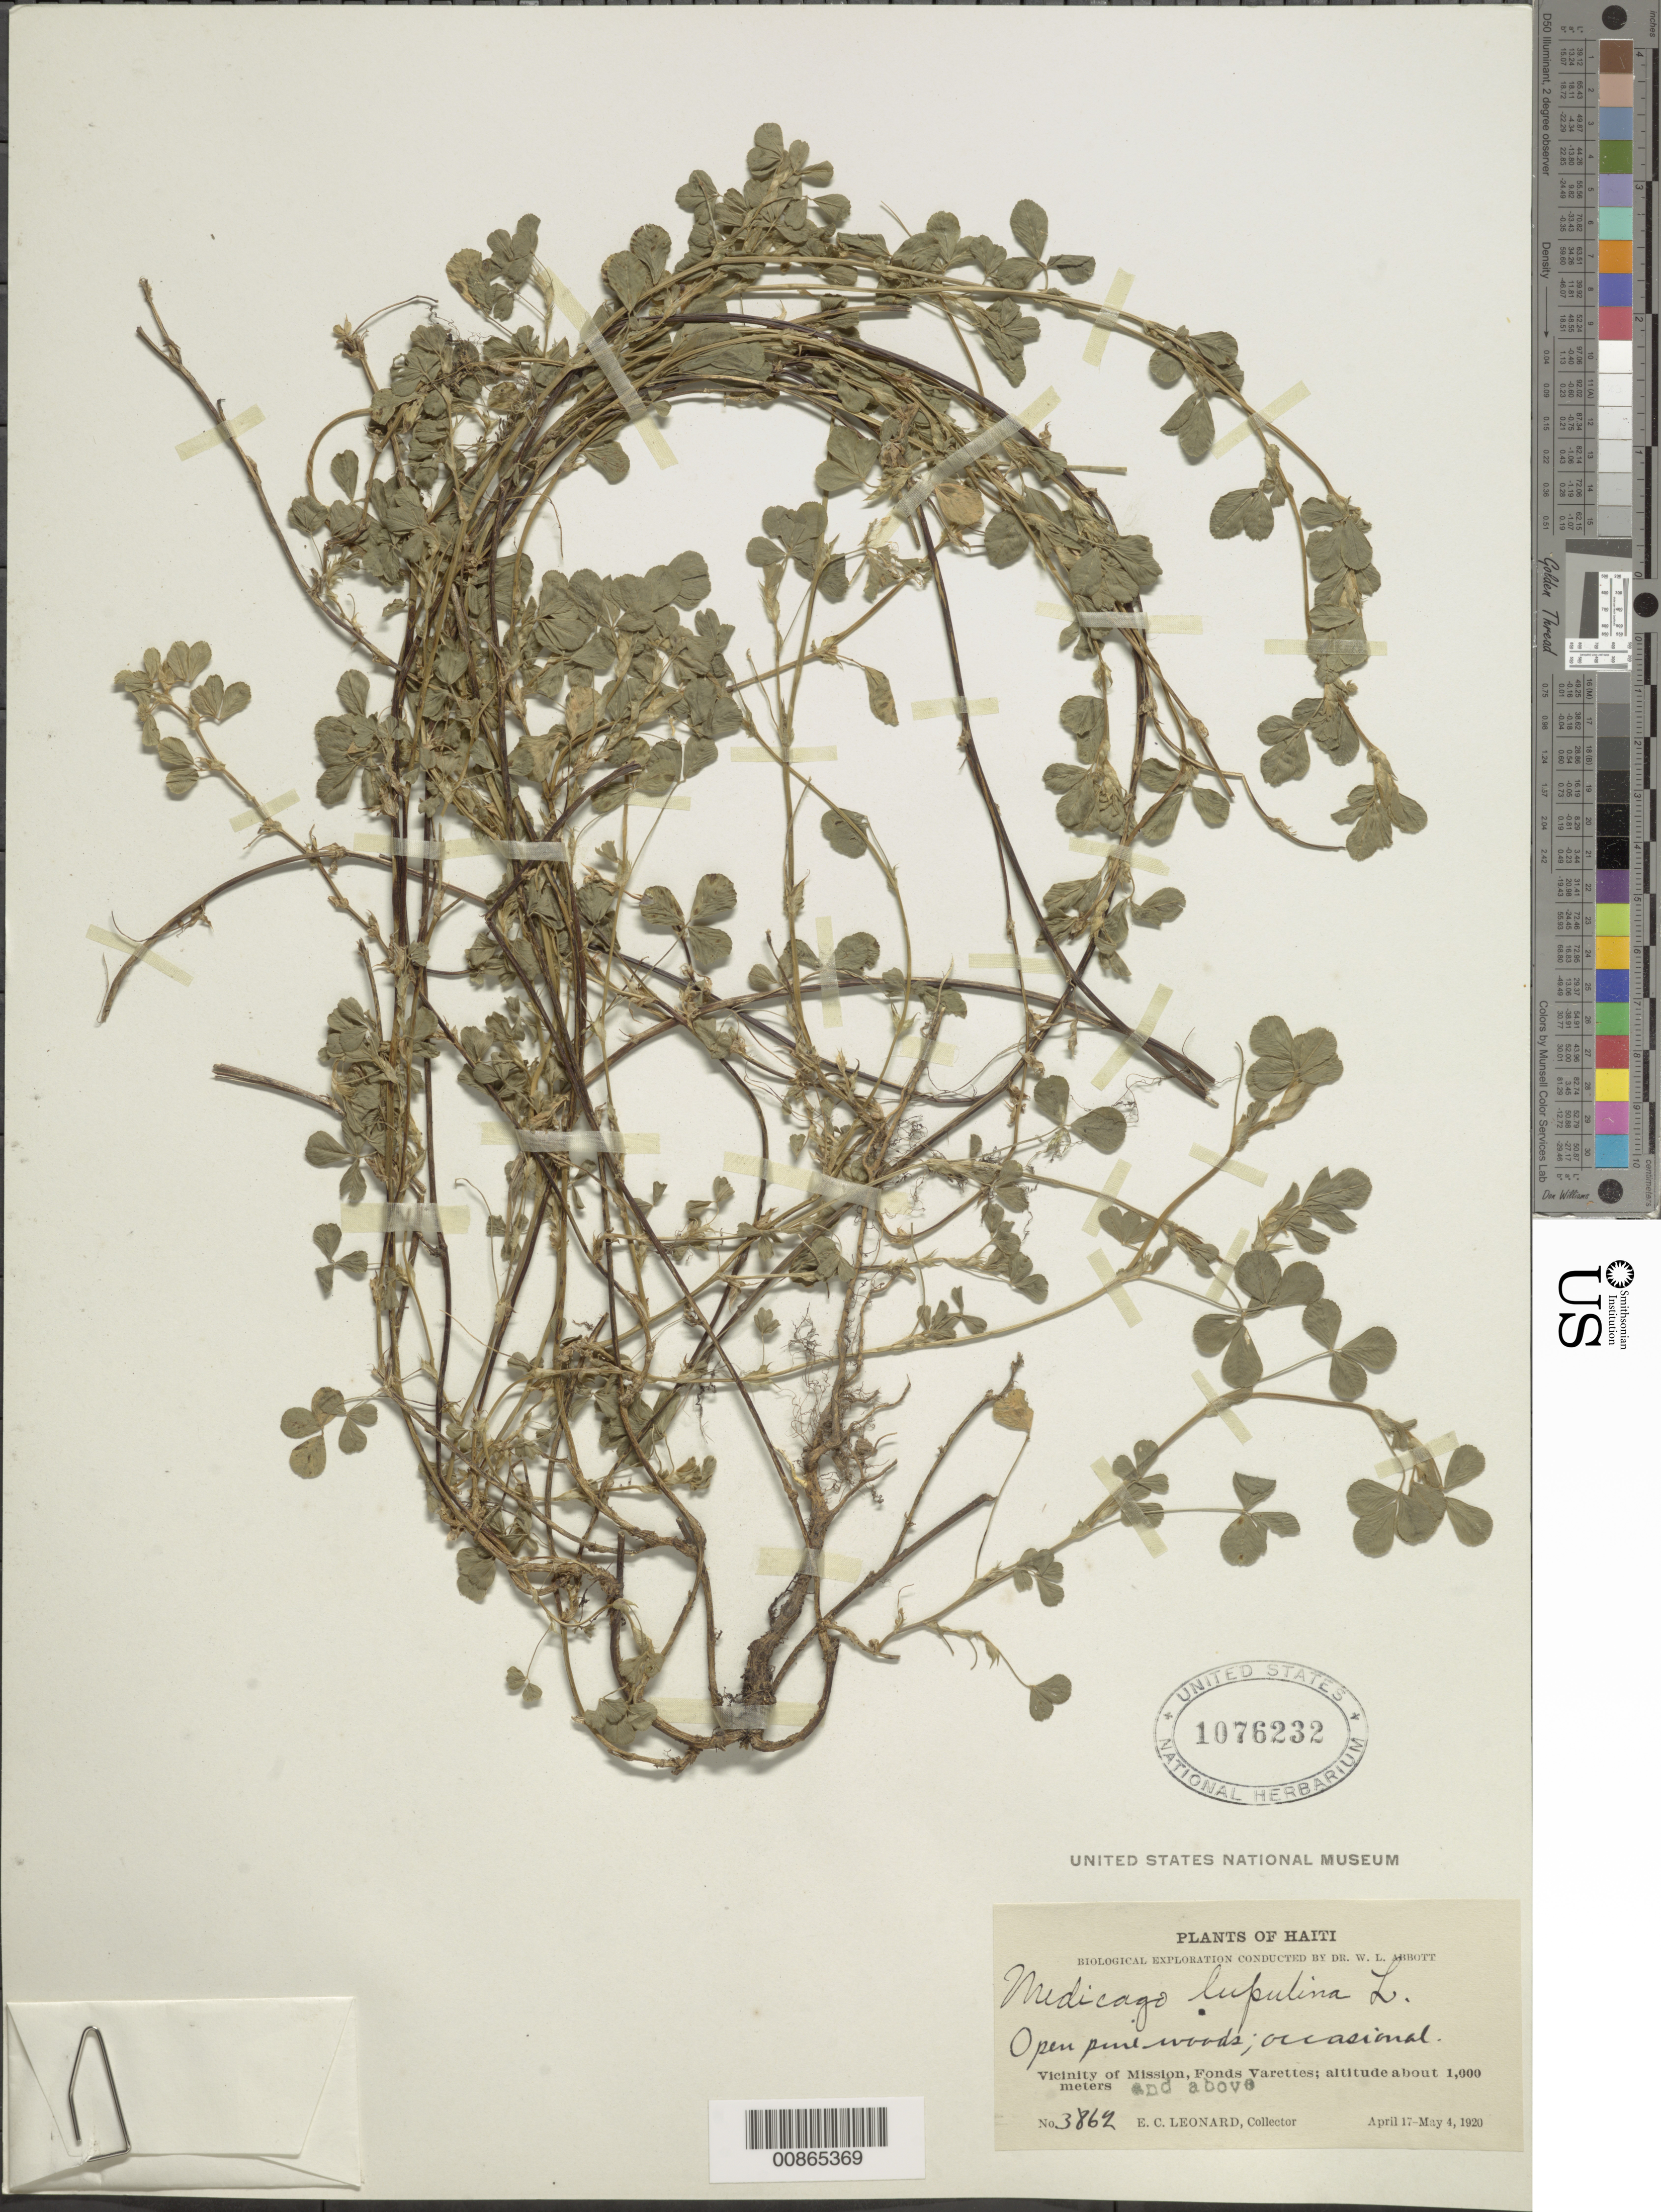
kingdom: Plantae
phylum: Tracheophyta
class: Magnoliopsida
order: Fabales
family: Fabaceae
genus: Medicago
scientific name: Medicago lupulina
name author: L.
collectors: E. C. Leonard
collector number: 3862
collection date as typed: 17 Apr 1920 to 04 May 1920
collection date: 1920-04-17/1920-05-04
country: Haiti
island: Hispaniola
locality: Vicinity of Mission, Fonds Varettes.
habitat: Open pine woods.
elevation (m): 1000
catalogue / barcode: US 1076232